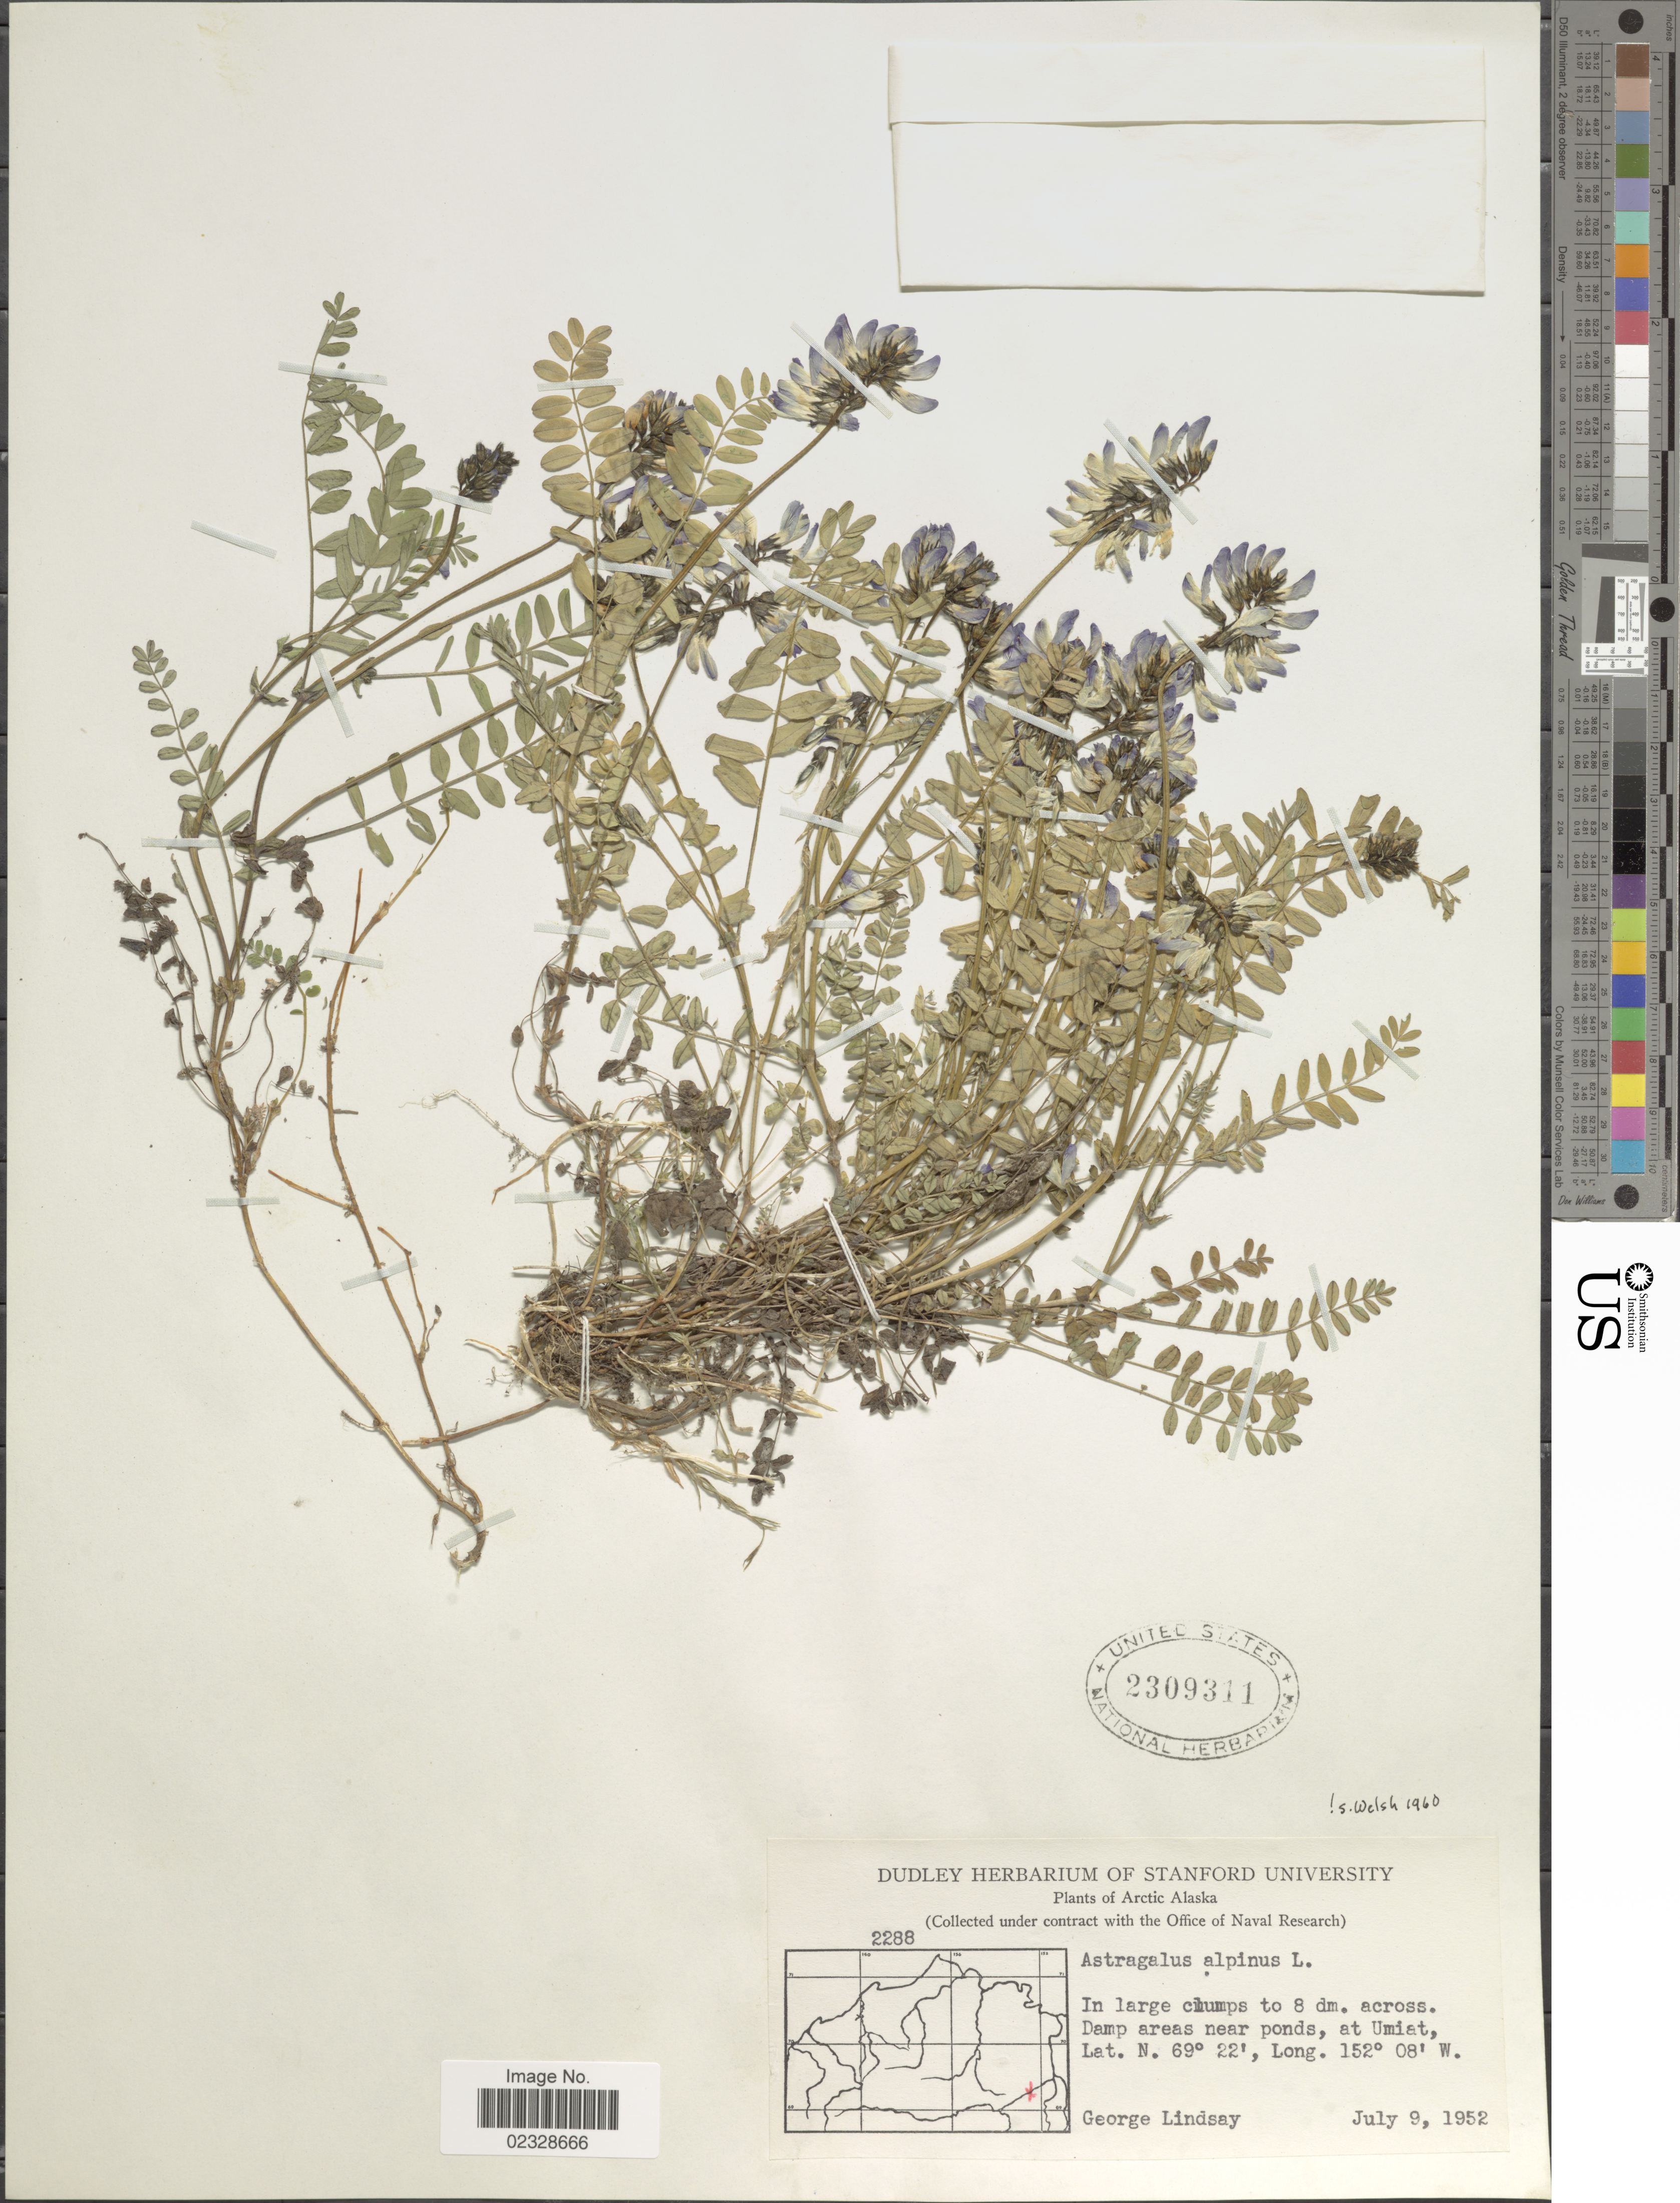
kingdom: Plantae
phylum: Tracheophyta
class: Magnoliopsida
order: Fabales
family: Fabaceae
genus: Astragalus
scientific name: Astragalus alpinus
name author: L.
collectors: G. Lindsay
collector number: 2288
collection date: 1952-07-09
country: United States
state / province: Alaska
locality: Arctic Alaska, Umiat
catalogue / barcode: US 2309311